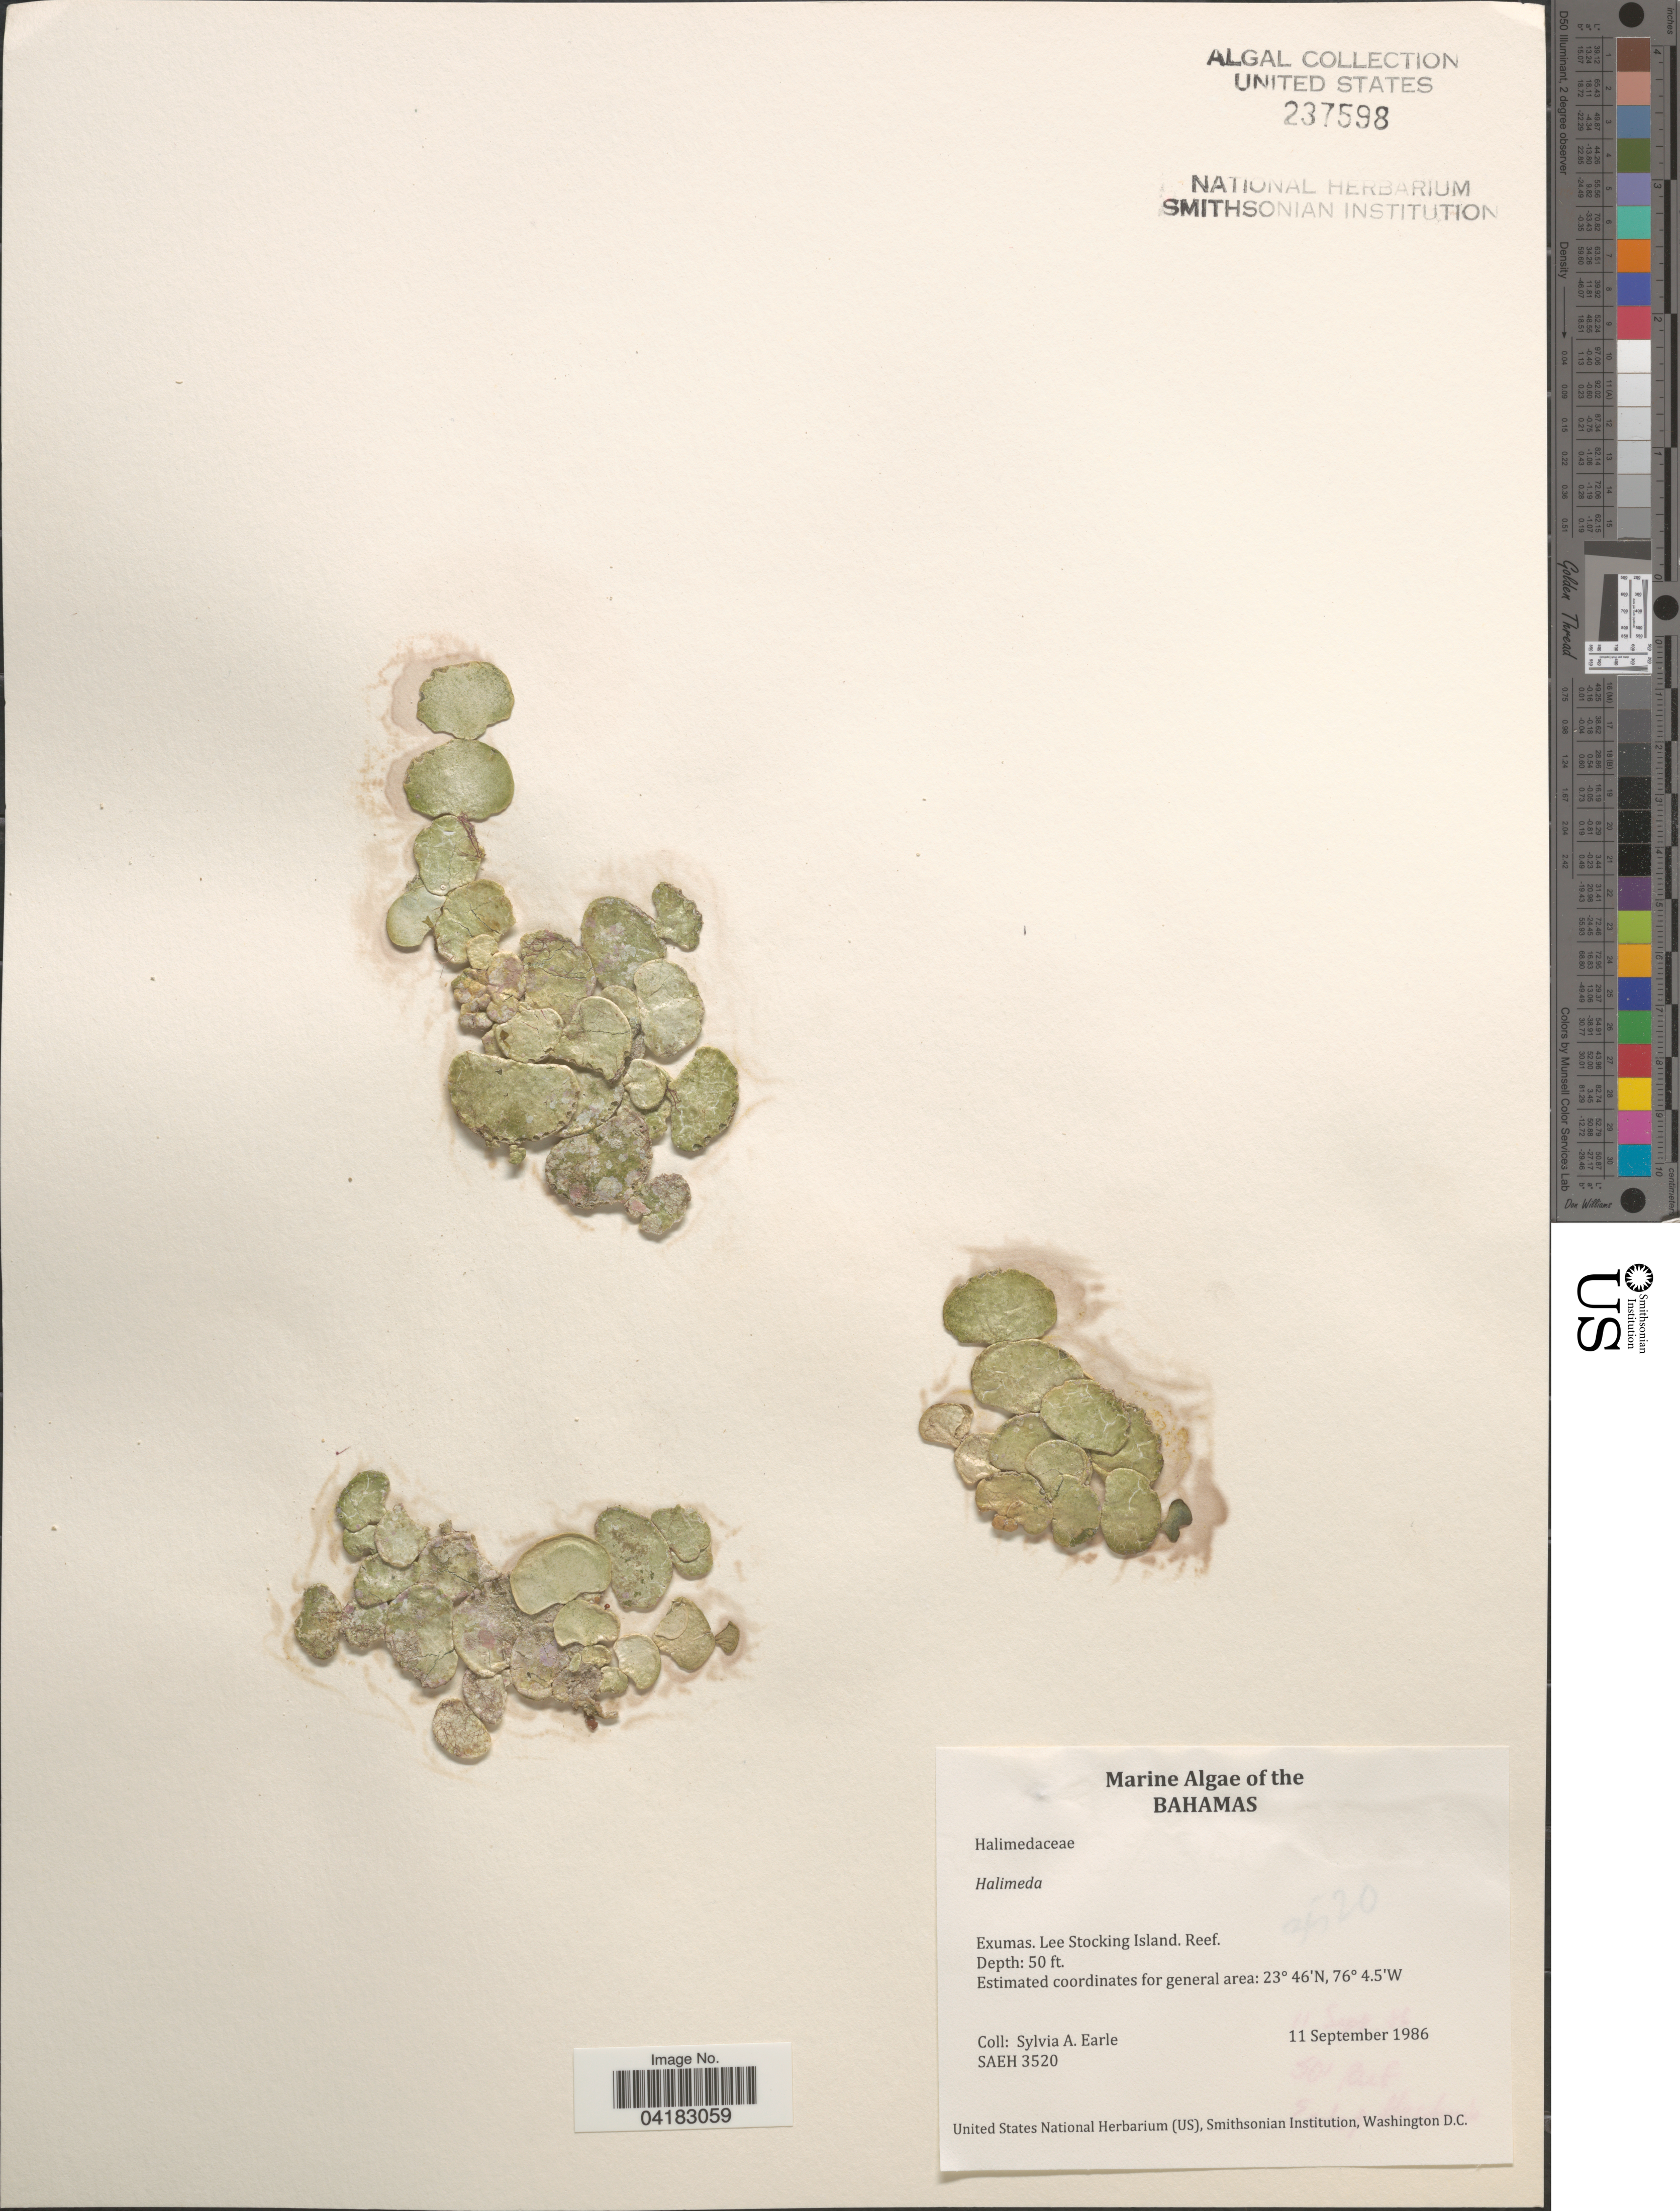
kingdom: Plantae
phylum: Chlorophyta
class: Ulvophyceae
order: Bryopsidales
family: Halimedaceae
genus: Halimeda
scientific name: Halimeda sp.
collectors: S. A. Earle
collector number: SAEH3520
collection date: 1986-09-11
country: Bahamas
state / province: Exuma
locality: Exumas. Lee Stocking Island. Reef.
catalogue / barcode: US 237598